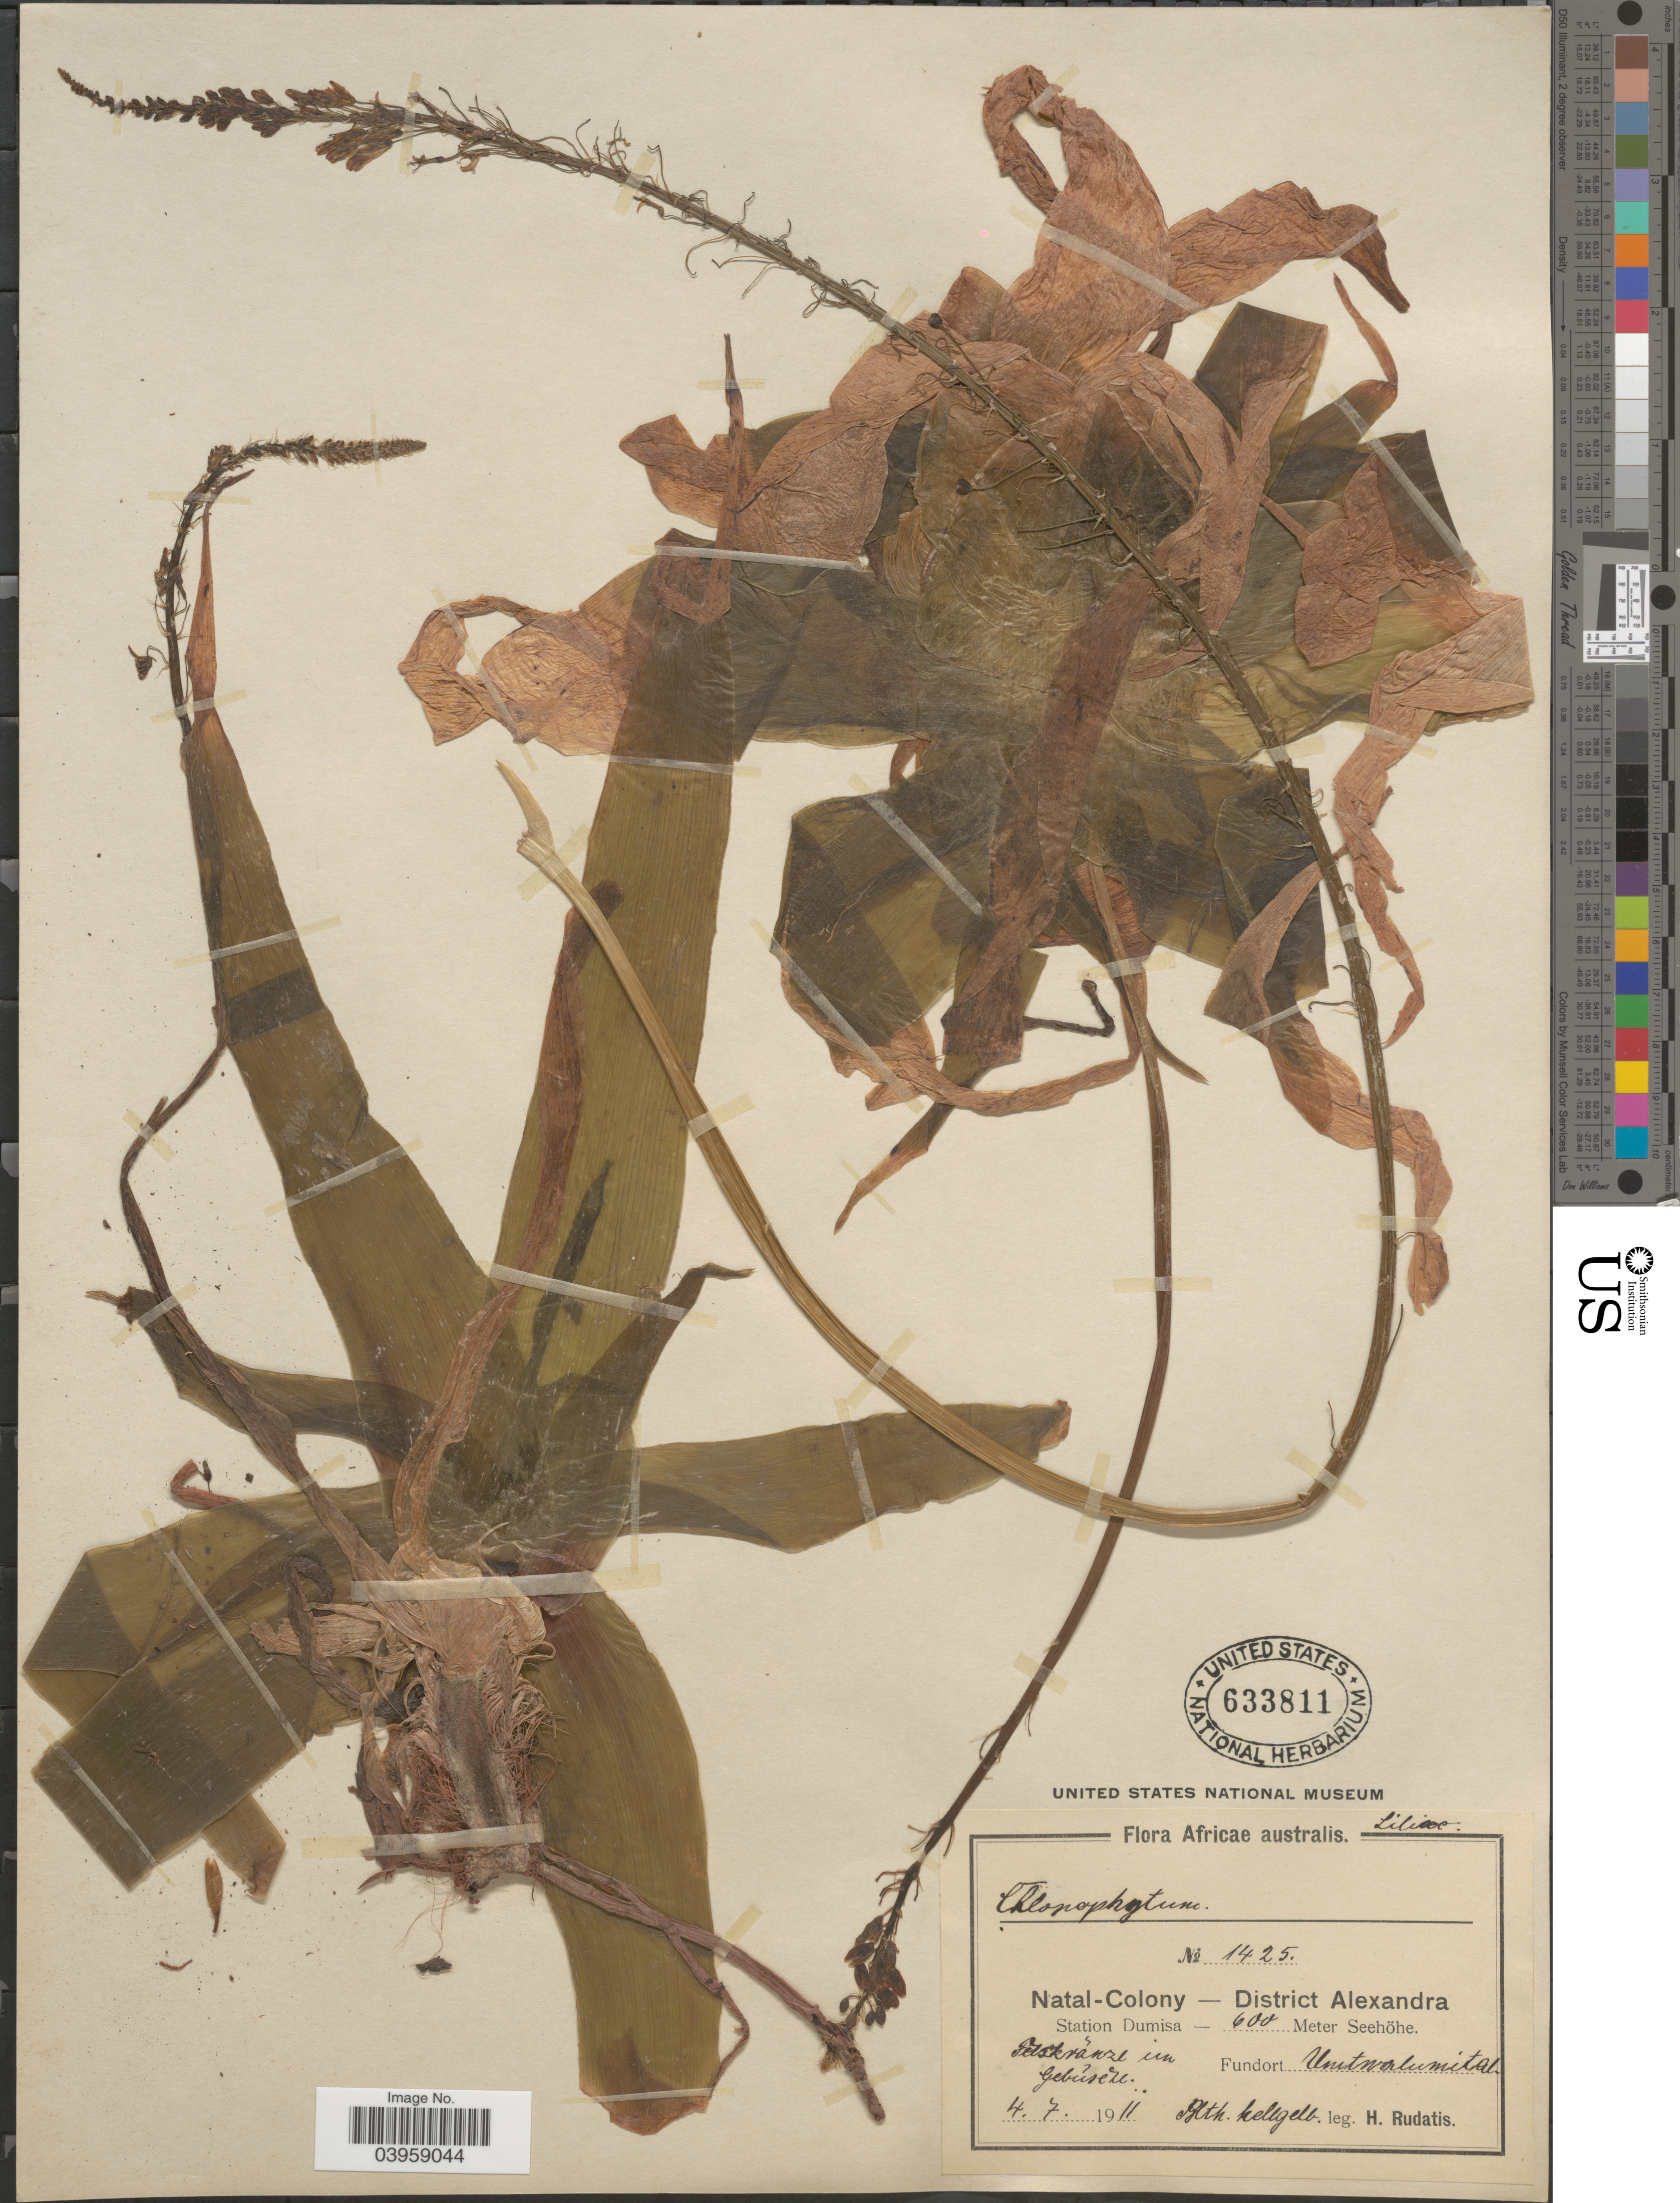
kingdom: Plantae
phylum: Tracheophyta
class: Liliopsida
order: Asparagales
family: Asparagaceae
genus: Chlorophytum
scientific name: Chlorophytum sp.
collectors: H. Rudatis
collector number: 1425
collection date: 1911-07-04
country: South Africa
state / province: KwaZulu-Natal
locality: Africae australis. Natal-Colony - District Alexandra. Station Dumisa. Umtwalumital [interpreted].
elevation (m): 600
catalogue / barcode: US 633811